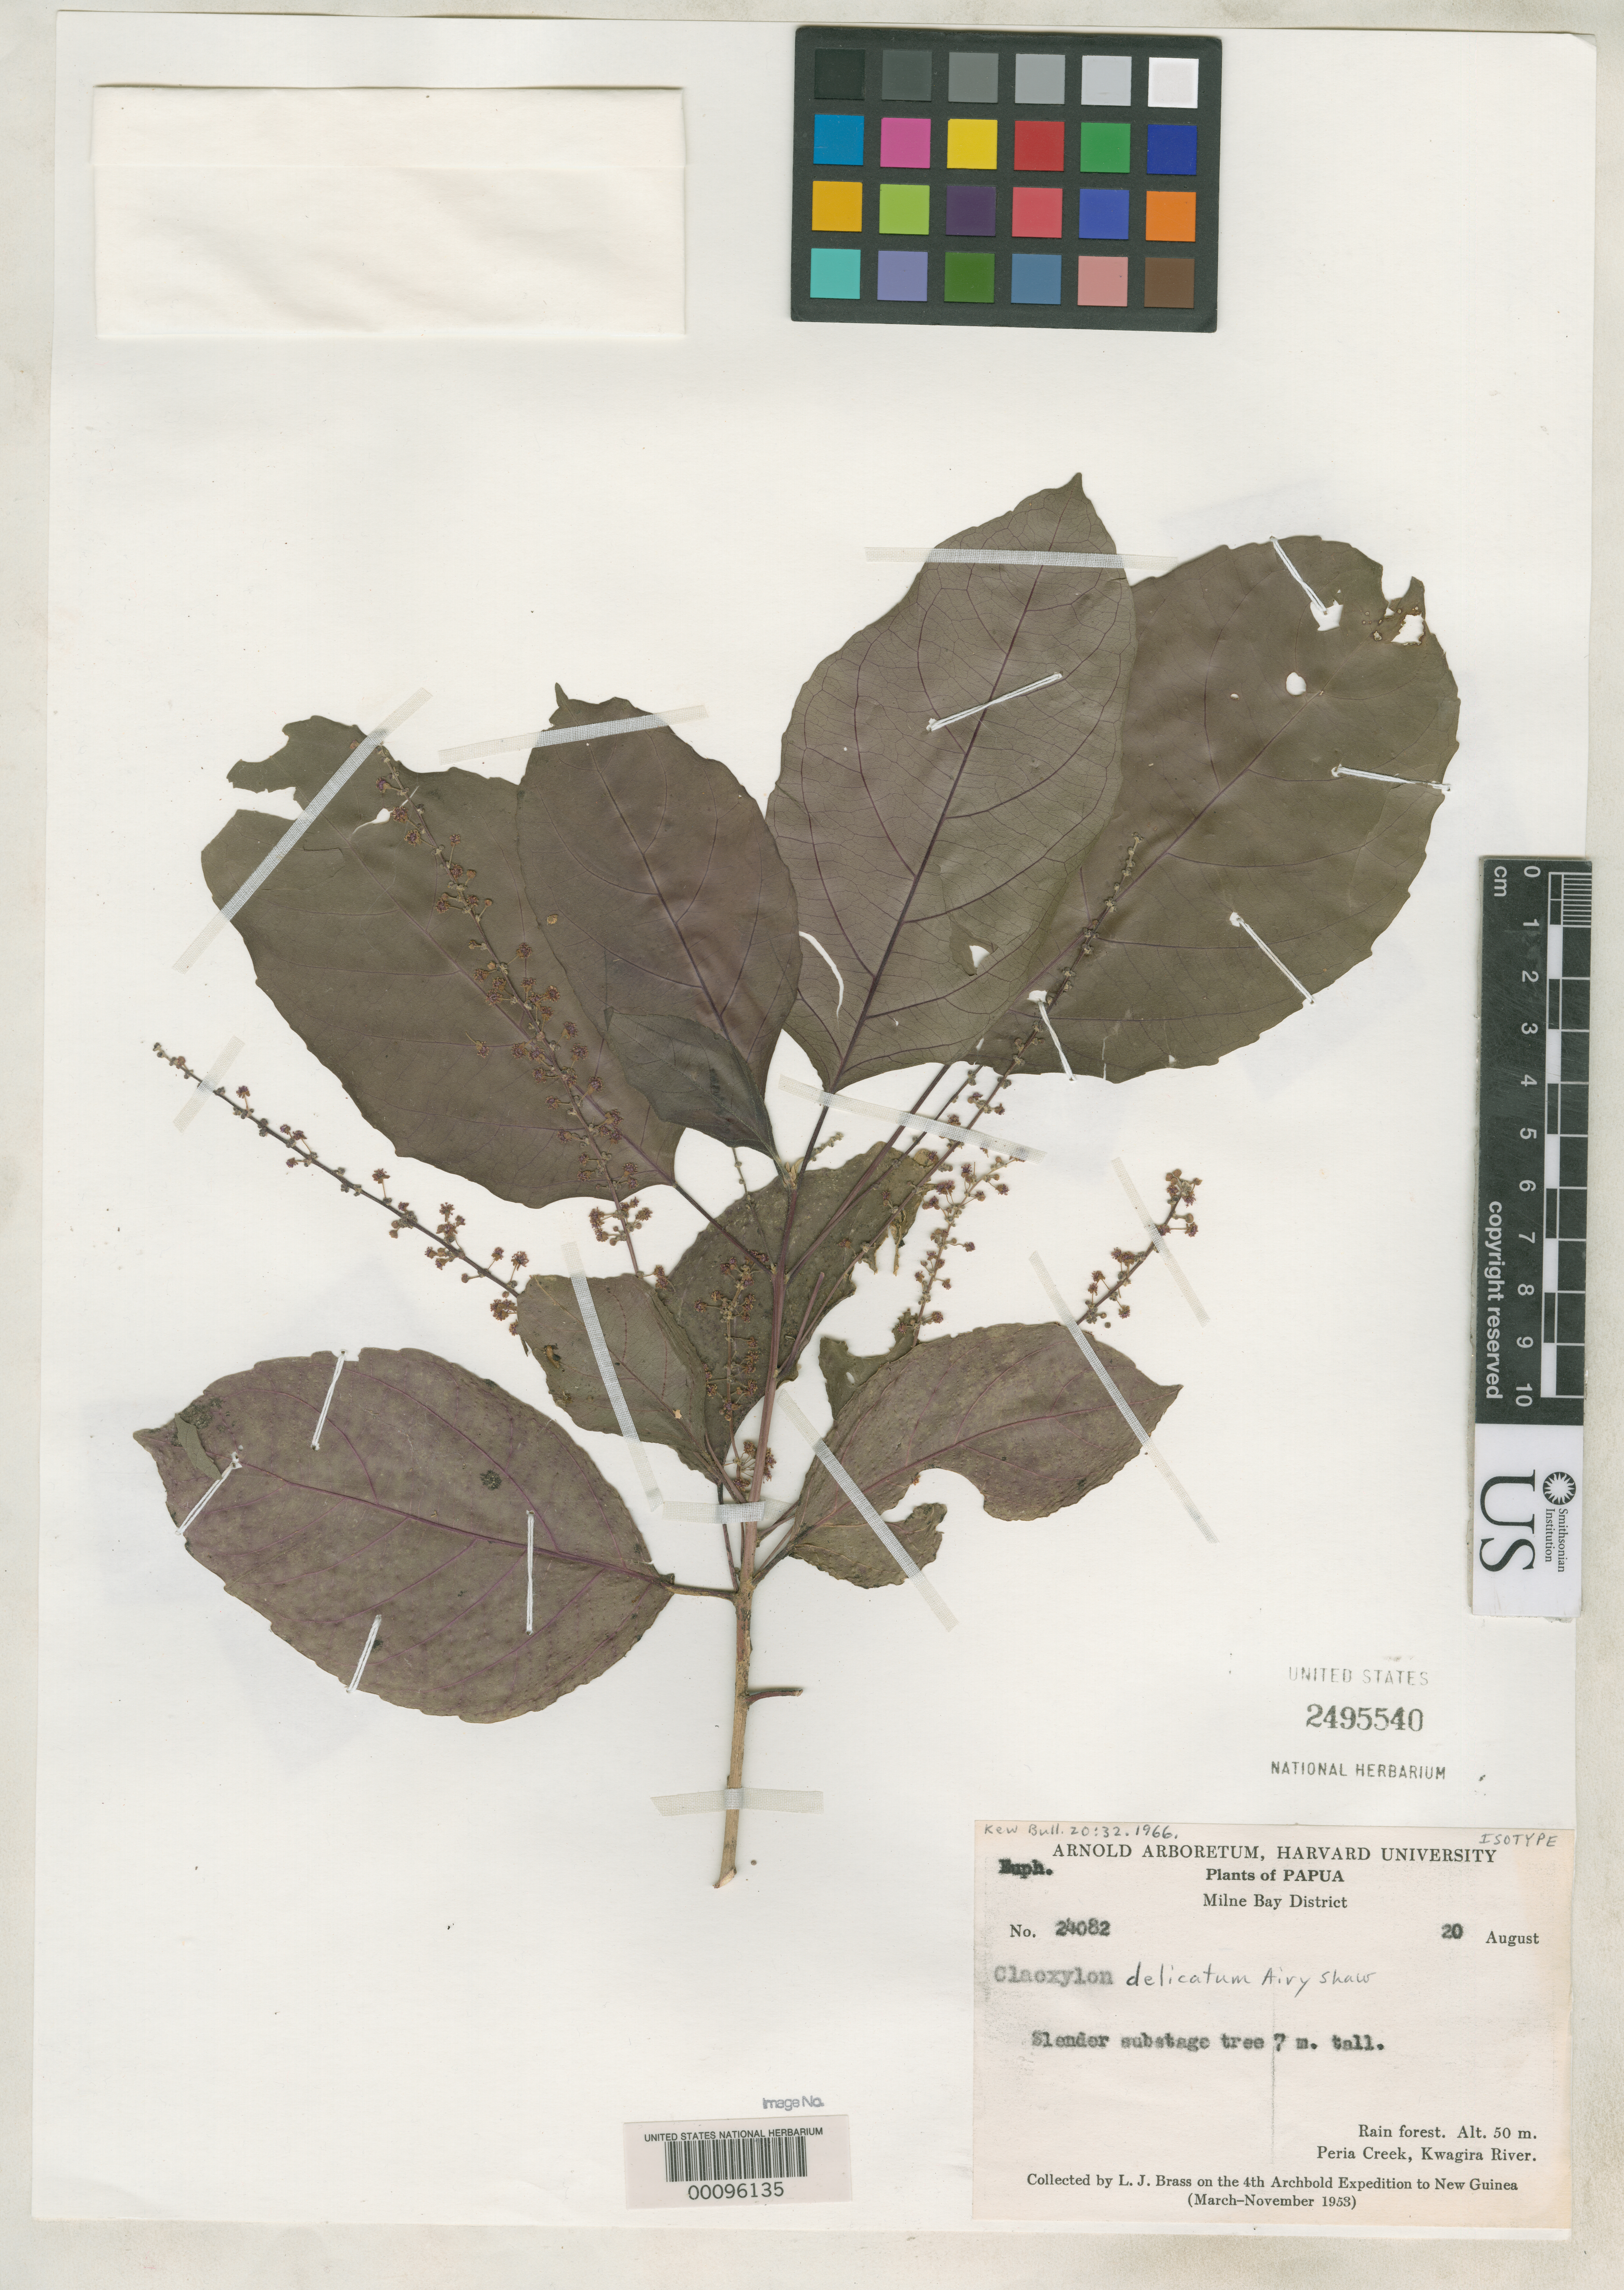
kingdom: Plantae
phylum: Tracheophyta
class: Magnoliopsida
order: Malpighiales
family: Euphorbiaceae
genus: Claoxylon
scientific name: Claoxylon delicatum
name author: Airy Shaw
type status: Isotype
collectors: L. J. Brass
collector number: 24082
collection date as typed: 20 Aug 1953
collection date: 1953-08-20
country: Papua New Guinea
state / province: Milne Bay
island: New Guinea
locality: Peria Creek, Kwagira River.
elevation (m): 50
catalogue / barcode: US 2495540